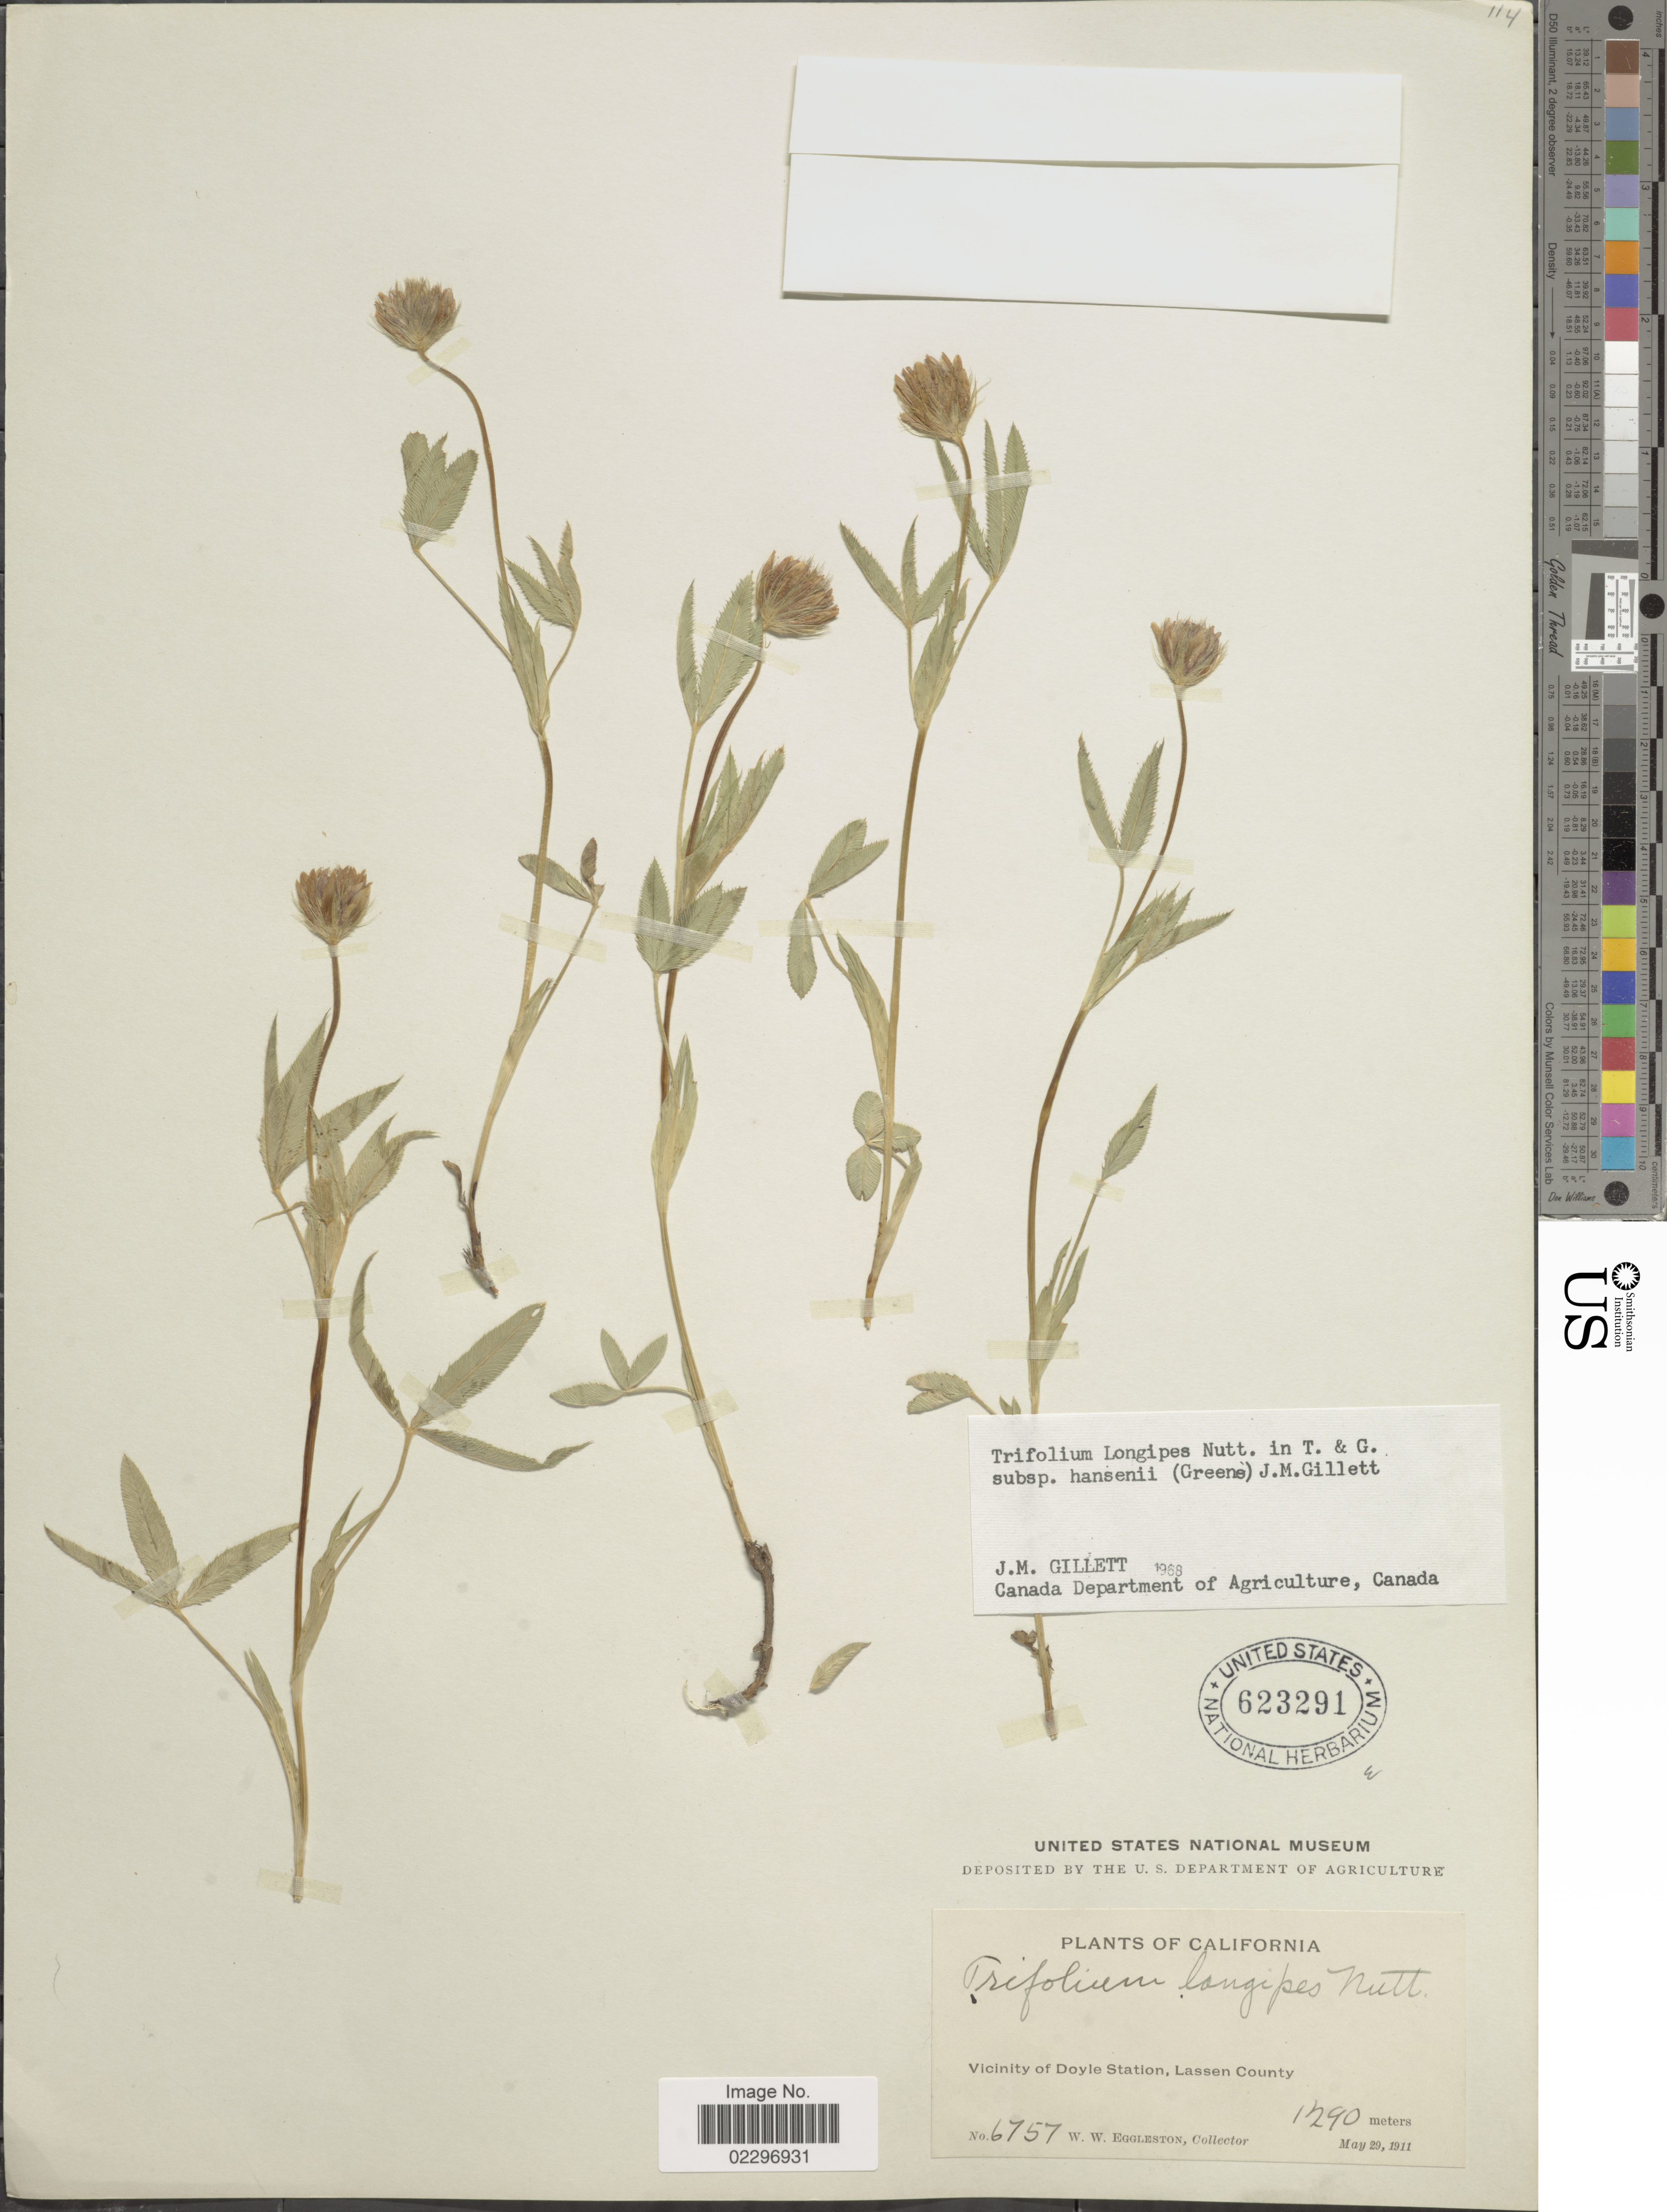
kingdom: Plantae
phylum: Tracheophyta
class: Magnoliopsida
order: Fabales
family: Fabaceae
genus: Trifolium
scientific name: Trifolium longipes subsp. hansenii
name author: (Greene) J.M. Gillett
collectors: W. W. Eggleston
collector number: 6757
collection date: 1911-05-29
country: United States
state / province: California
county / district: Lassen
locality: Vicinity of Doyle Station, Lassen County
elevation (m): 1290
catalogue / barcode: US 623291